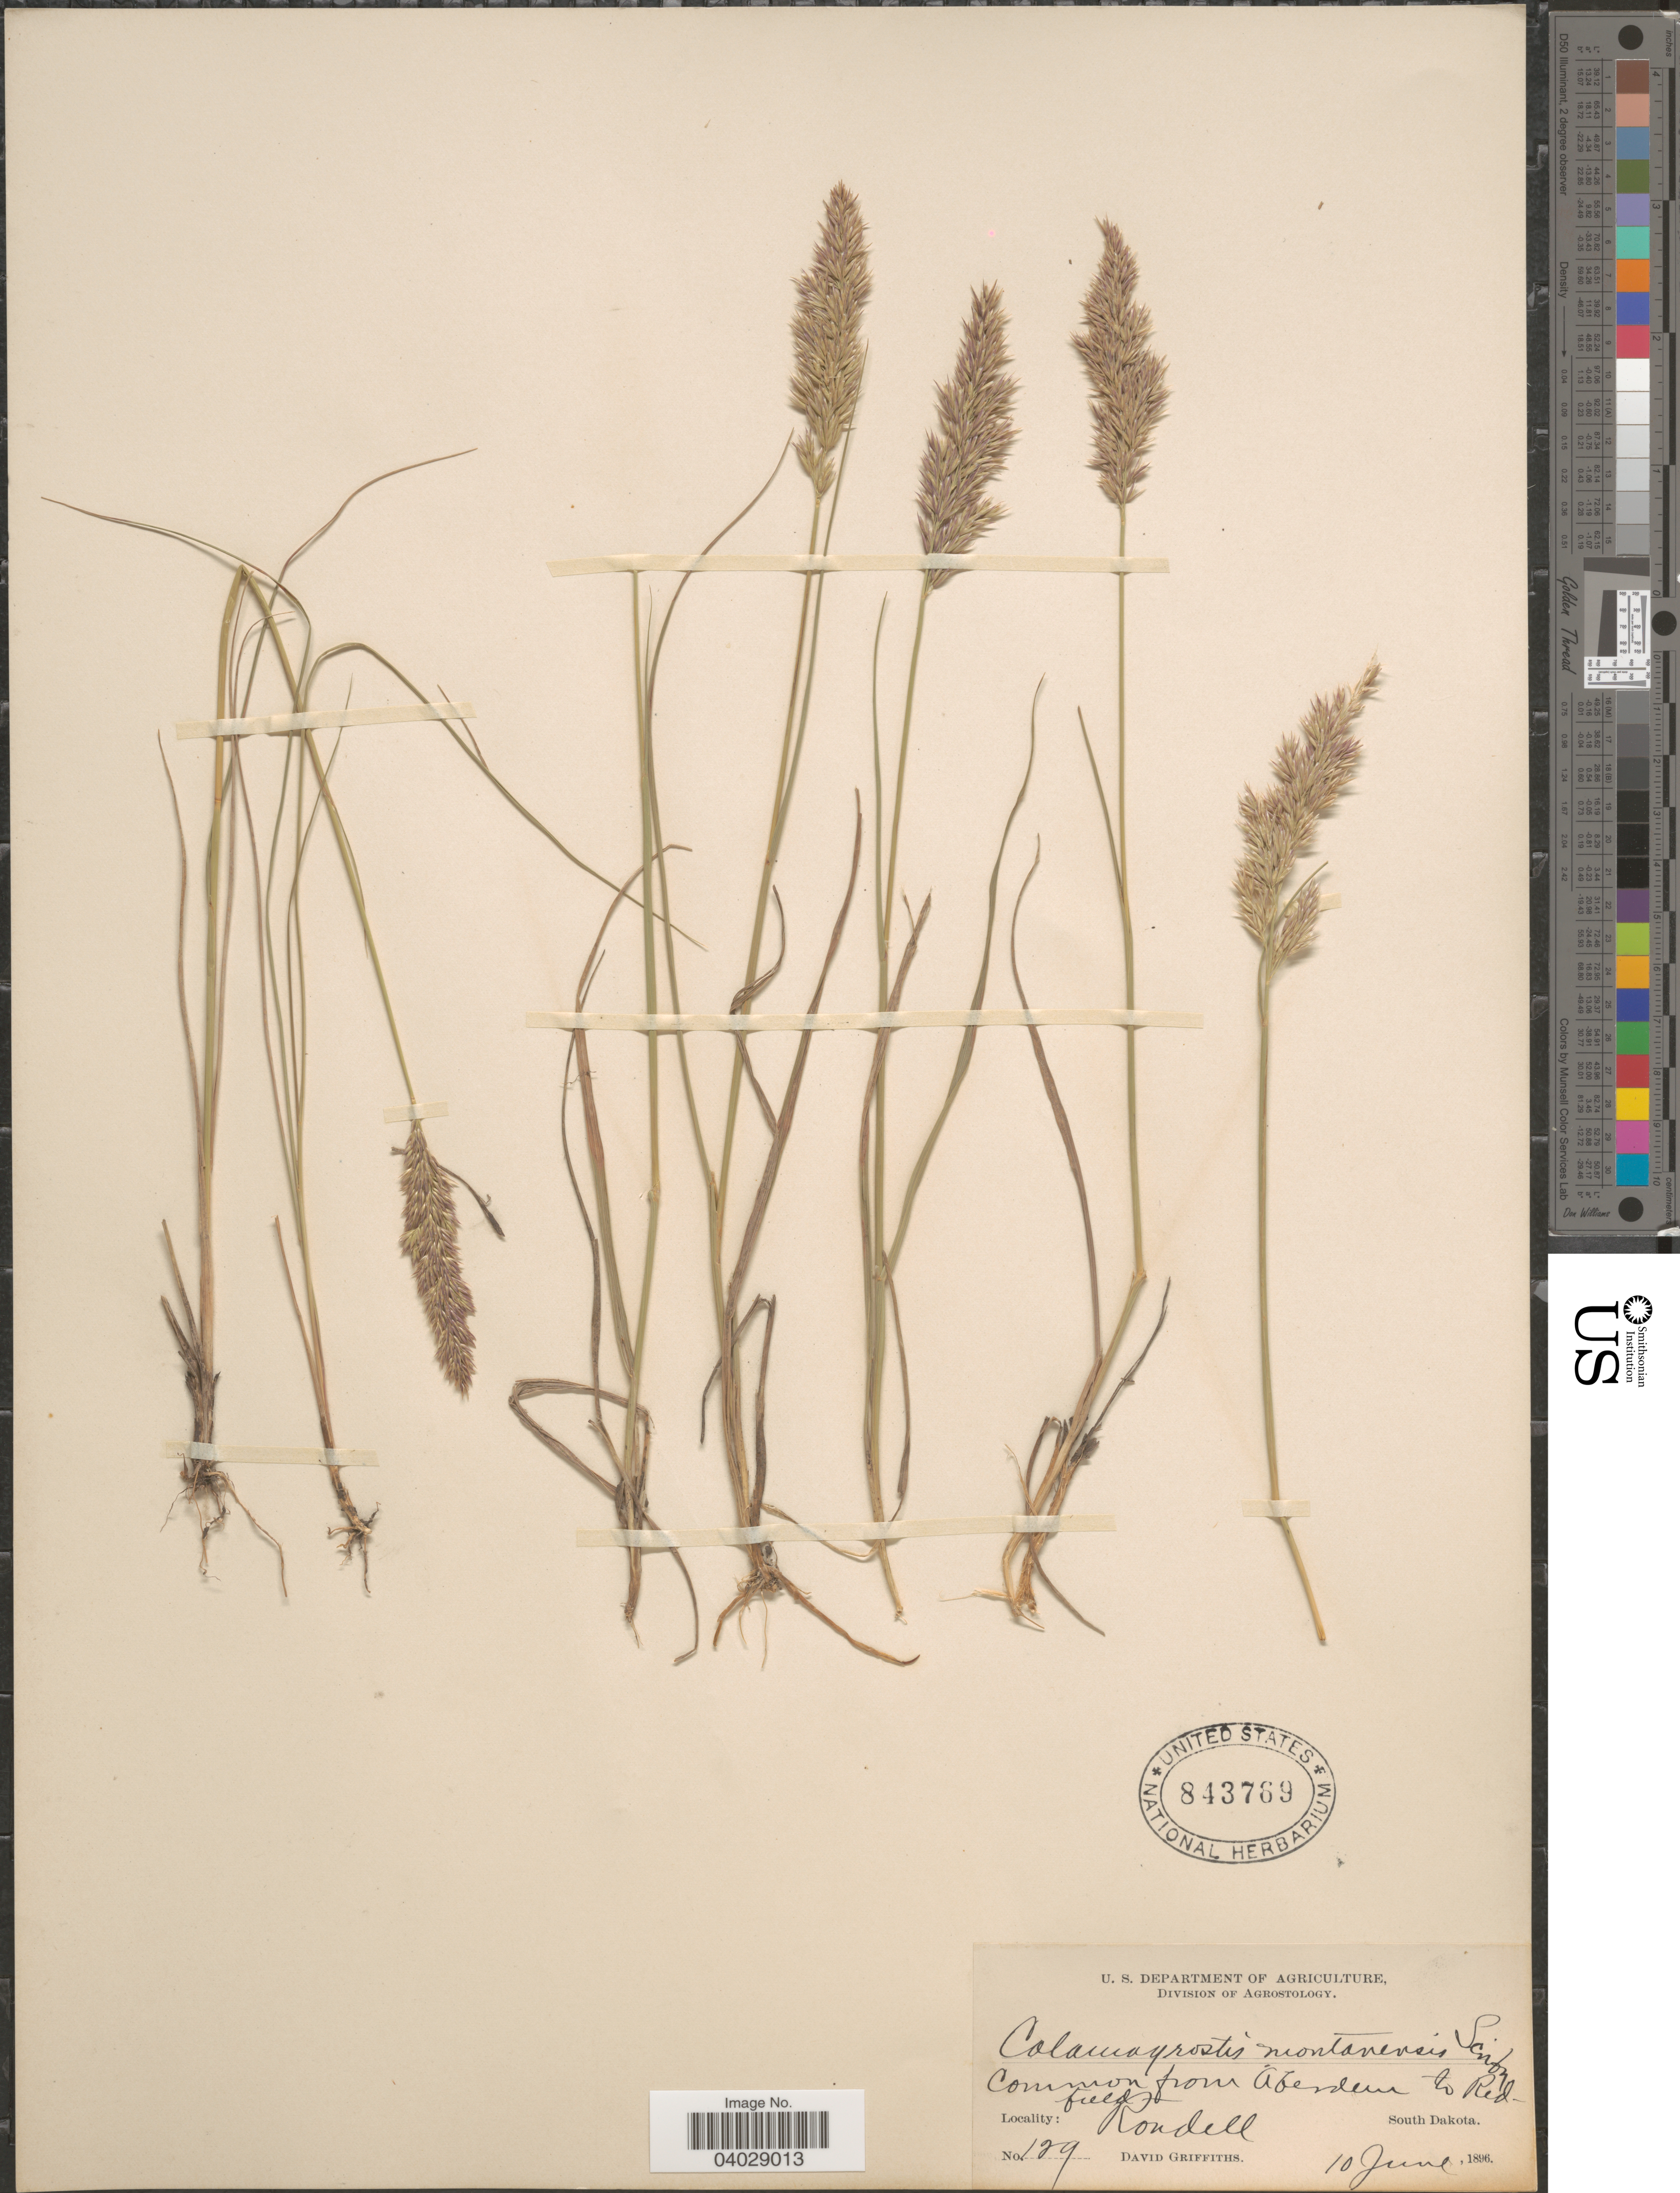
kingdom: Plantae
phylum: Tracheophyta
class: Liliopsida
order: Poales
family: Poaceae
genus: Calamagrostis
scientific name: Calamagrostis montanensis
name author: Scribn. ex Vasey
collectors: D. Griffiths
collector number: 129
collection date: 1896-06-10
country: United States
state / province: South Dakota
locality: From Aberdeen to Redfield. Rondell.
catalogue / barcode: US 843769